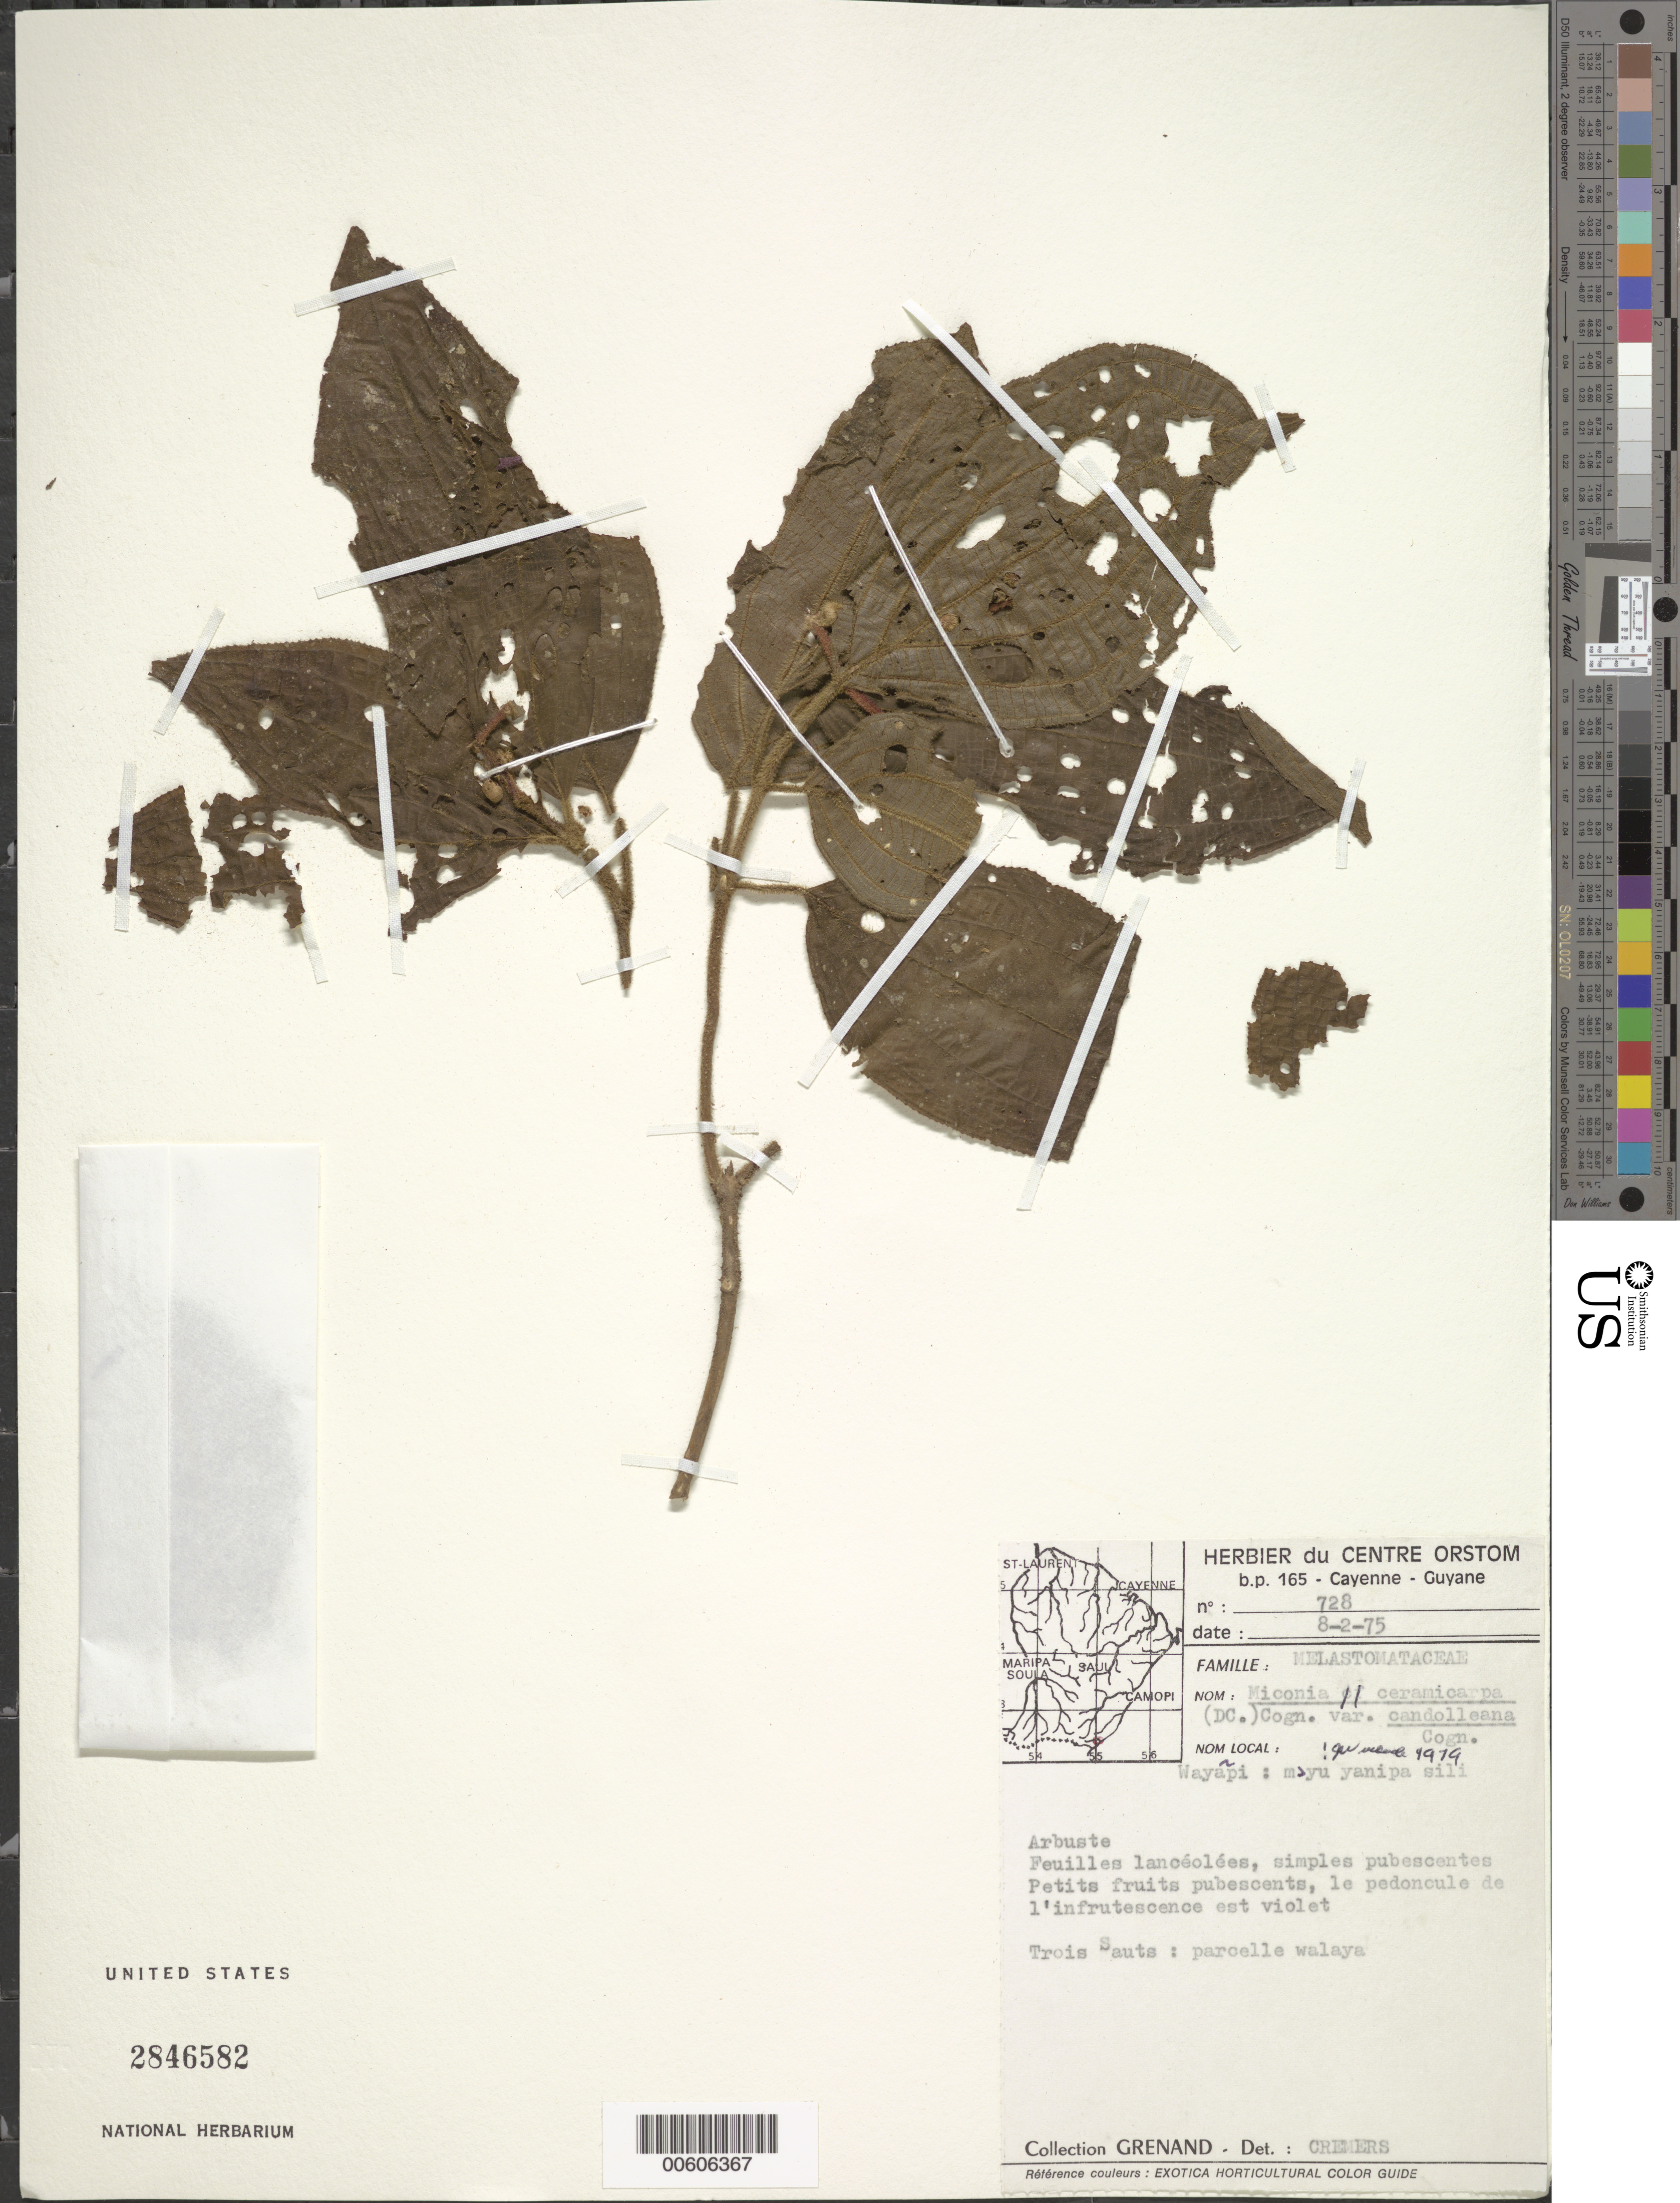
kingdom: Plantae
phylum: Tracheophyta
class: Magnoliopsida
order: Myrtales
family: Melastomataceae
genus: Miconia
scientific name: Miconia ceramicarpa var. candolleana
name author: Cogn.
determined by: Wurdack, John J., (US), US (UNITED STATES)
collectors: P. Grenand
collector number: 728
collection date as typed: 8-Feb-75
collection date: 1975-02-08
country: French Guiana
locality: Trois Sauts (Haut Oyapock)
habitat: Parcelle walaya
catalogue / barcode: US 2846582